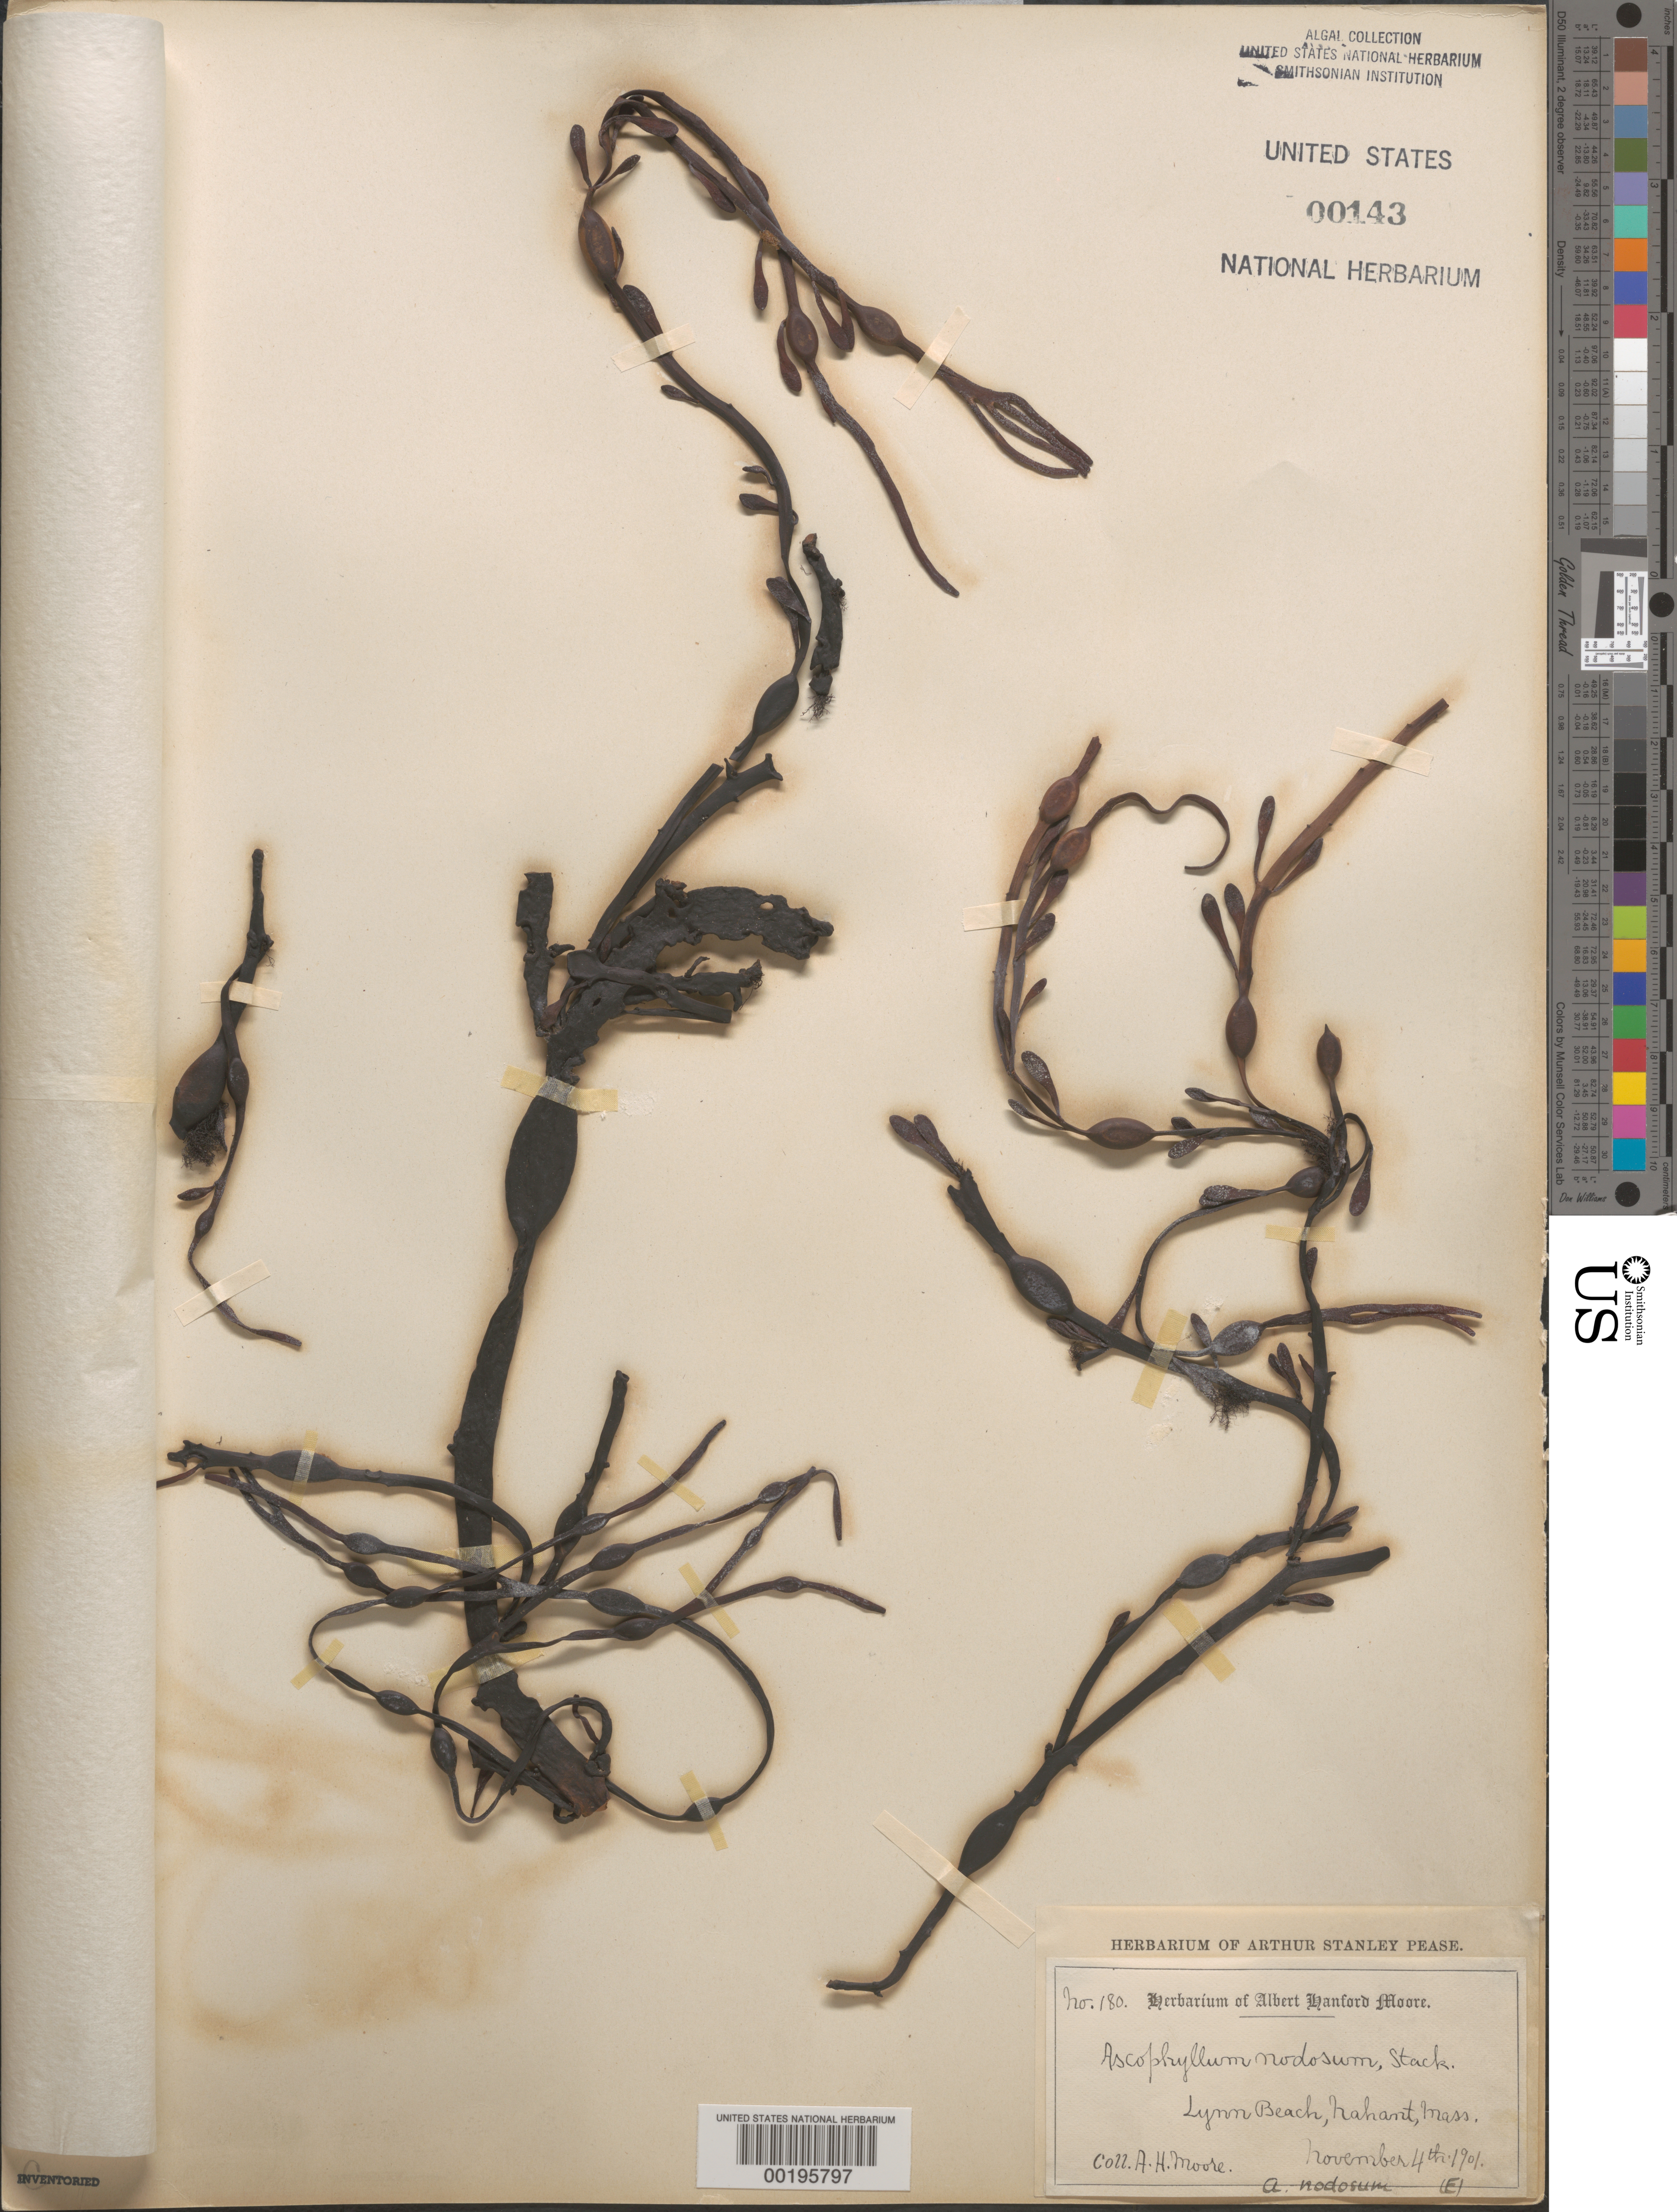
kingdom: Chromista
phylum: Ochrophyta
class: Phaeophyceae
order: Fucales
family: Fucaceae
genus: Ascophyllum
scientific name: Ascophyllum nodosum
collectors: A. H. Moore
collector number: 180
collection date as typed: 04 Nov 1901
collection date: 1901-11-04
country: United States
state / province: Massachusetts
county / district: Essex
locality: Lynn Beach, Nahant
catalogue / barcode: US 143